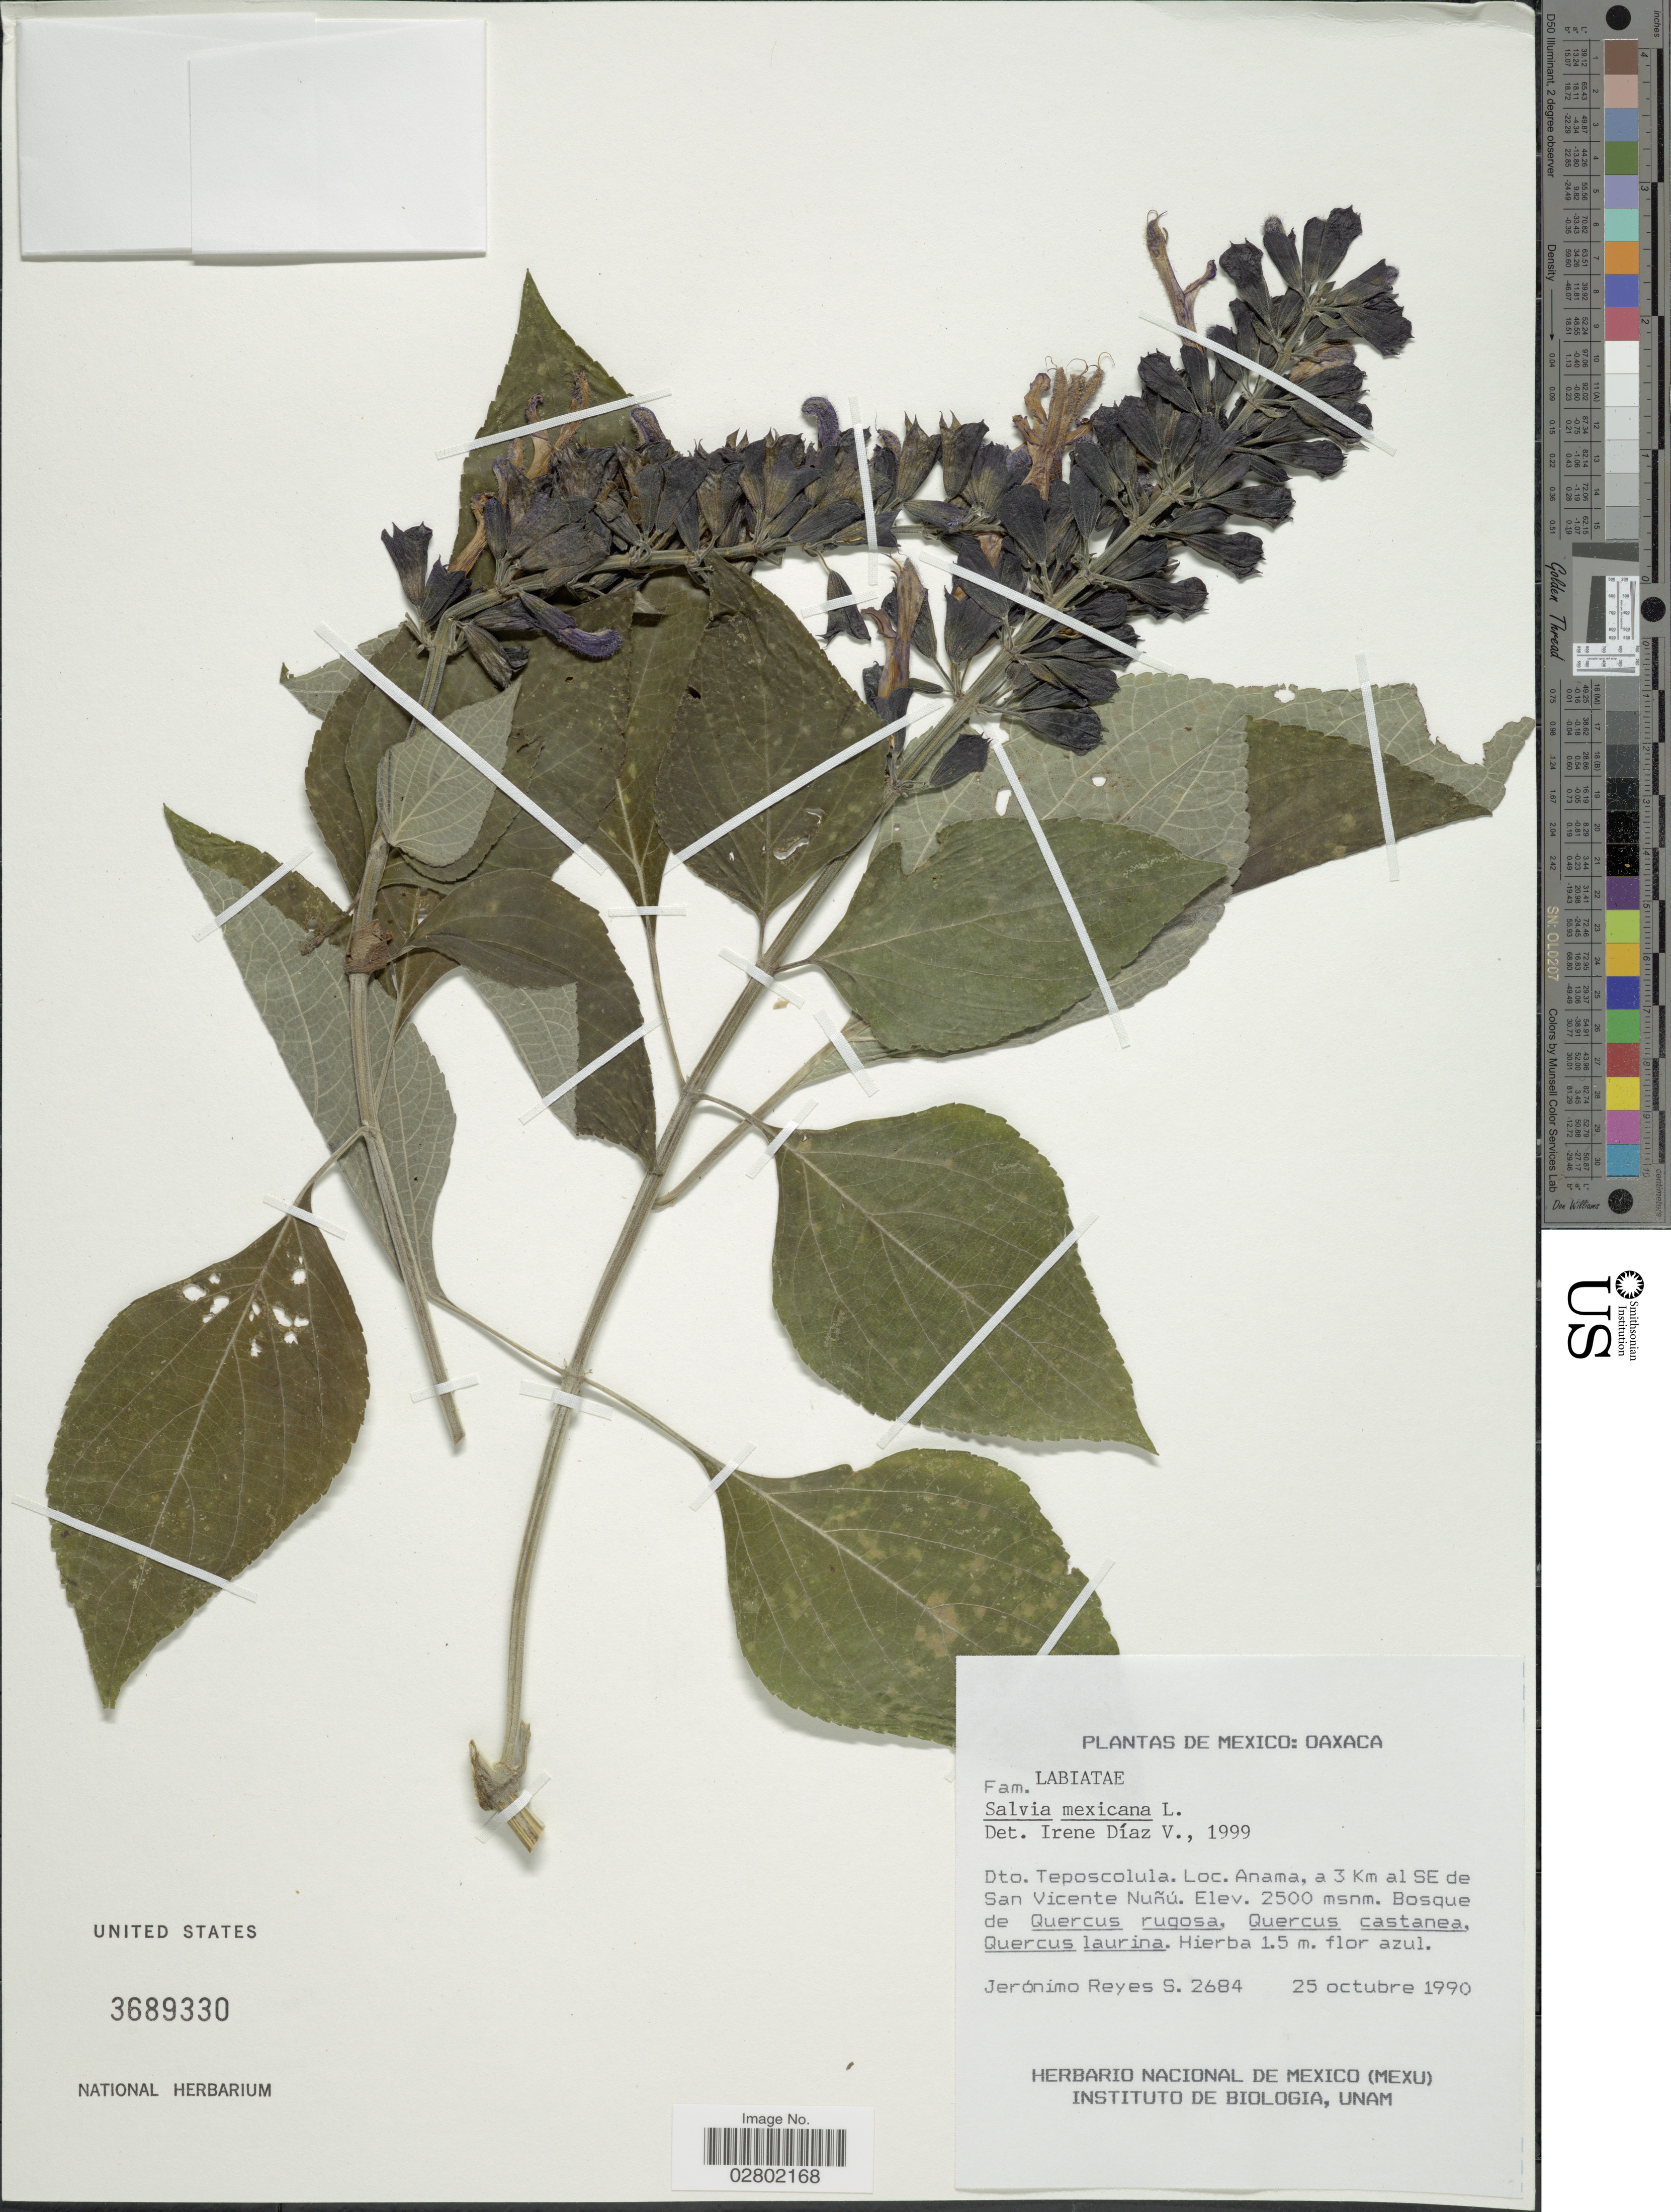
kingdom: Plantae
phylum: Tracheophyta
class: Magnoliopsida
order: Lamiales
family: Lamiaceae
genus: Salvia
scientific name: Salvia mexicana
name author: L.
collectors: J. Reyes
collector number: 2684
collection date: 1990-10-25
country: Mexico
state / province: Oaxaca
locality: Dto. Teposcolula, Anama, a 3 km al SE de San Vicente Nuñú.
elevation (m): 2500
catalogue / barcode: US 3689330